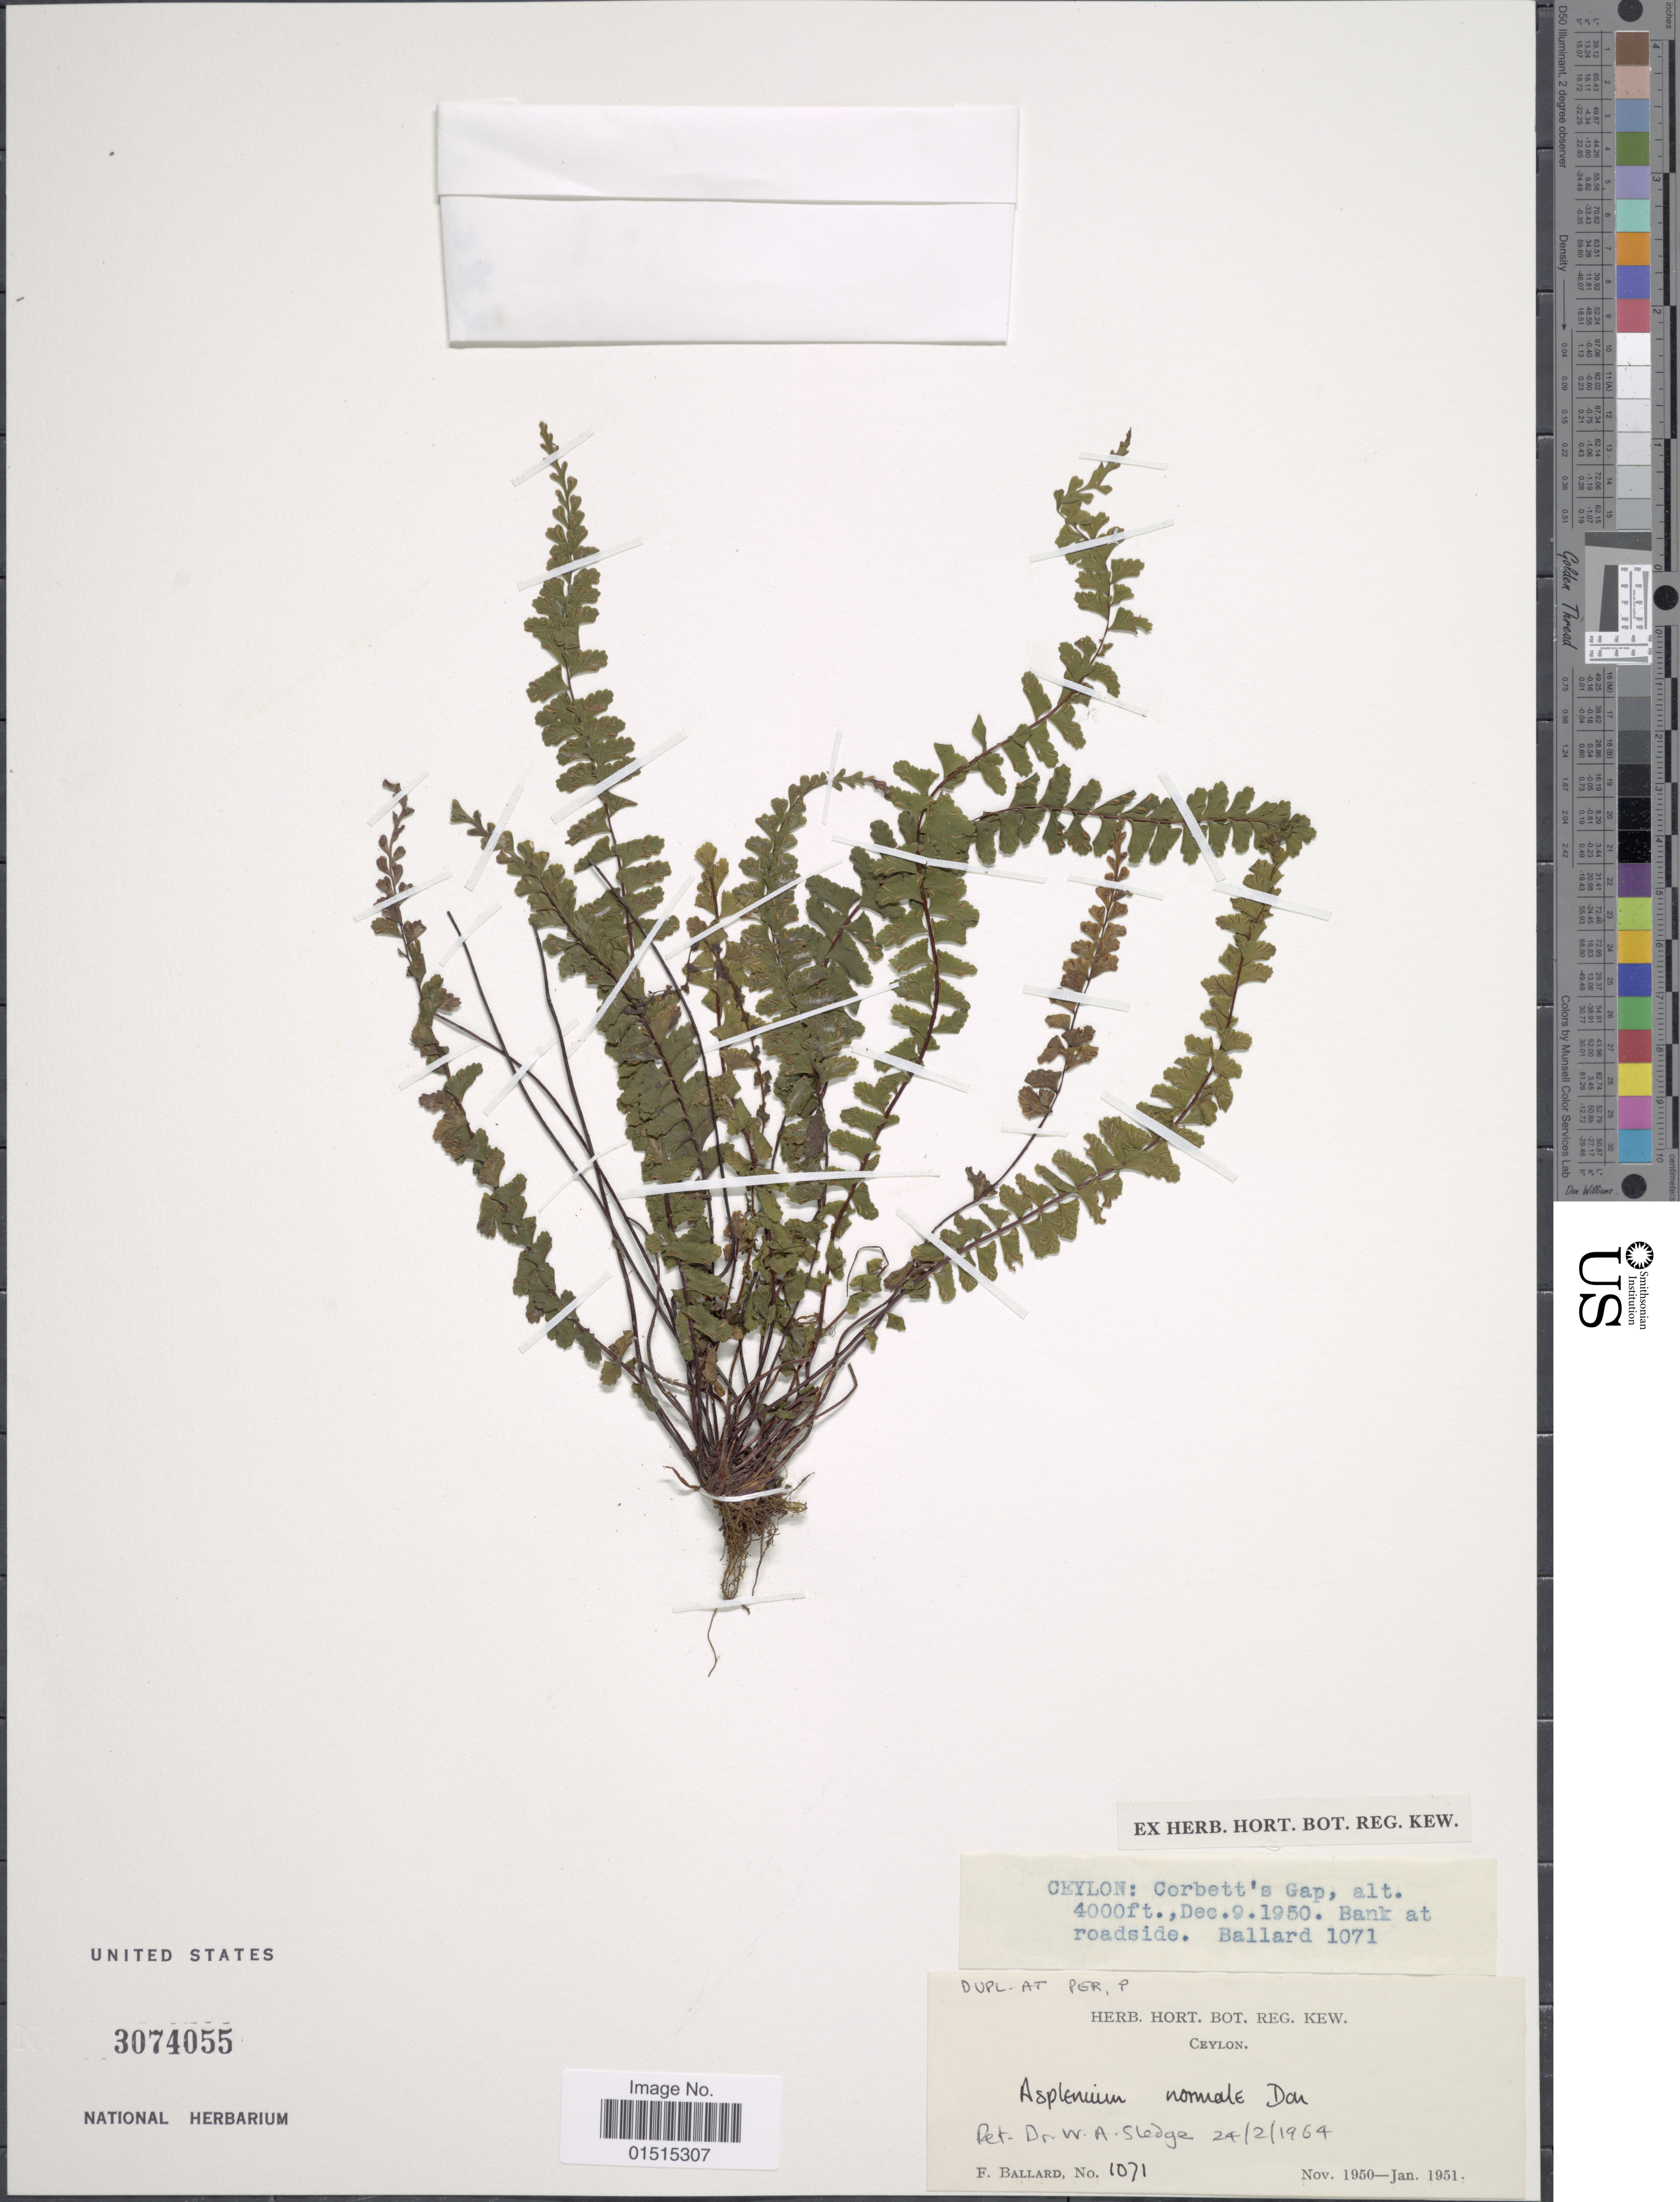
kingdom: Plantae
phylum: Tracheophyta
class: Polypodiopsida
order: Polypodiales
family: Aspleniaceae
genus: Asplenium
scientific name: Asplenium normale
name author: D. Don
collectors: F. Ballard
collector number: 1071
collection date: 1950-11/1951-01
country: Sri Lanka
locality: Ceylon,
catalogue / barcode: US 3074055